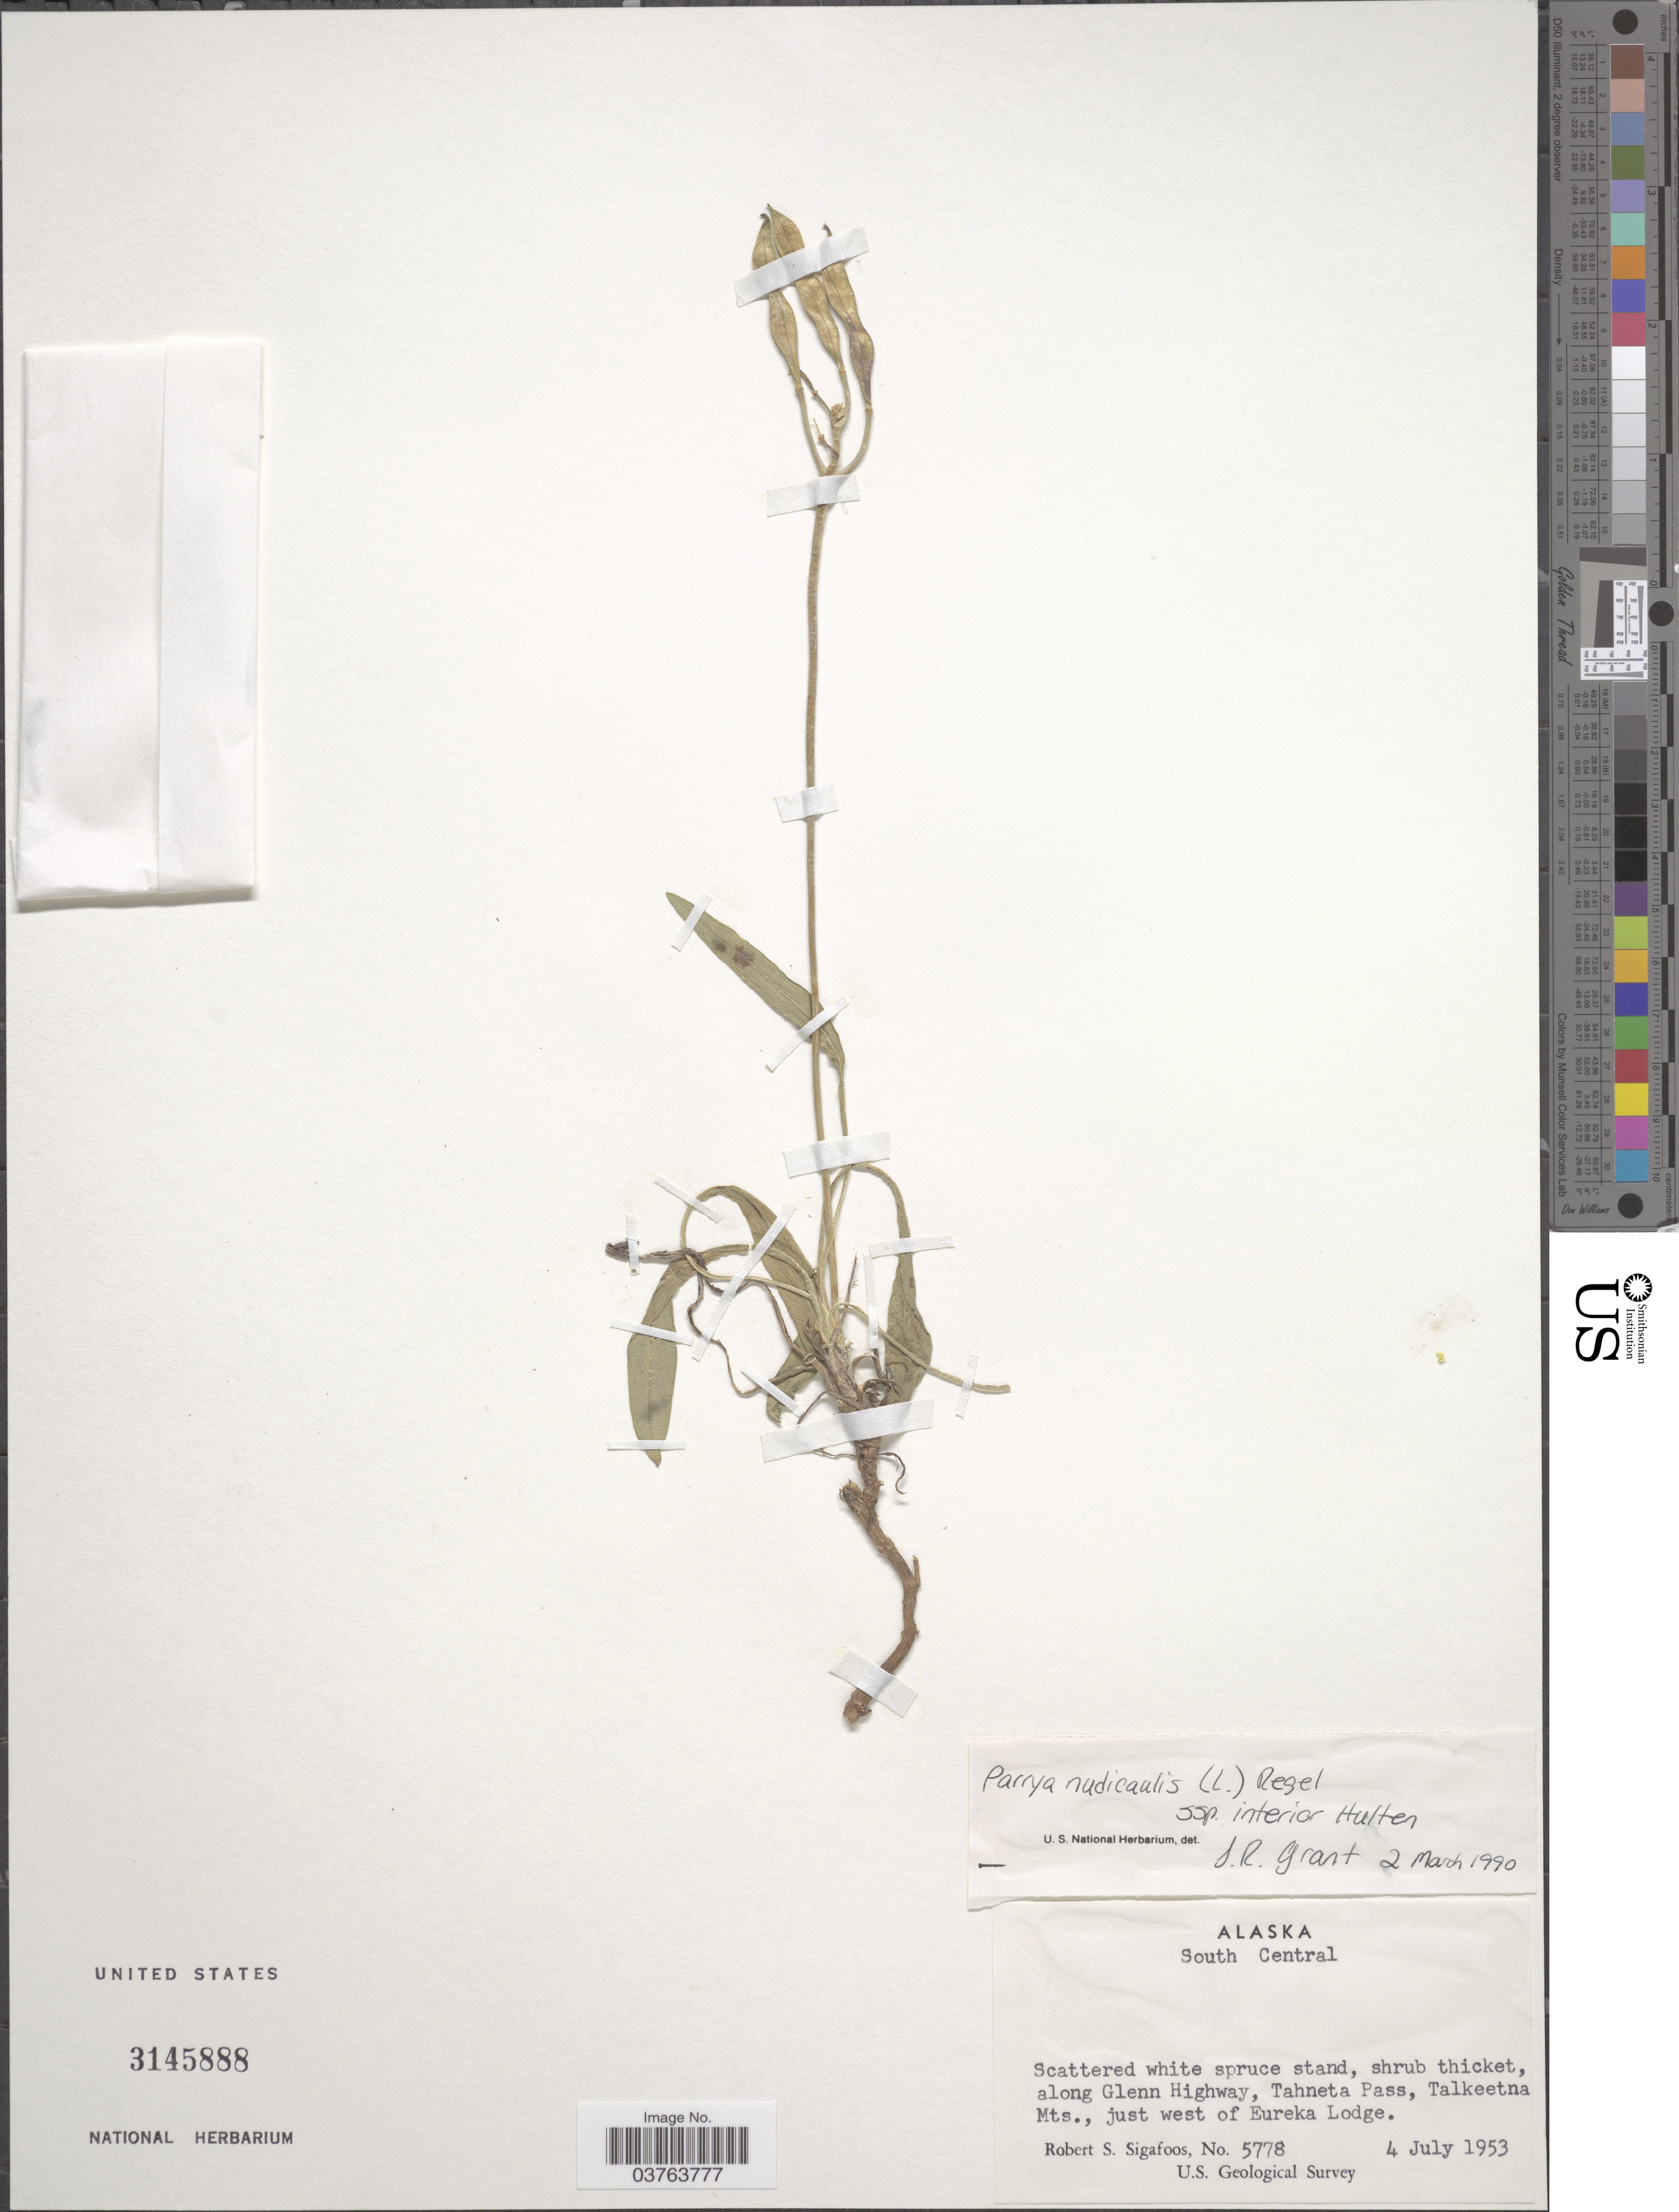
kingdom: Plantae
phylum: Tracheophyta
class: Magnoliopsida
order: Brassicales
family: Brassicaceae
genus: Parrya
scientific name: Parrya nudicaulis subsp. interior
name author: Hultén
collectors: R. Sigafoos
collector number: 5778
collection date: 1953-07-04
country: United States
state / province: Alaska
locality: South Central. Along Glenn Highway, Tahneta Pass, Talkeetna Mts., just west of Eureka Lodge.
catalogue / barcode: US 3145888